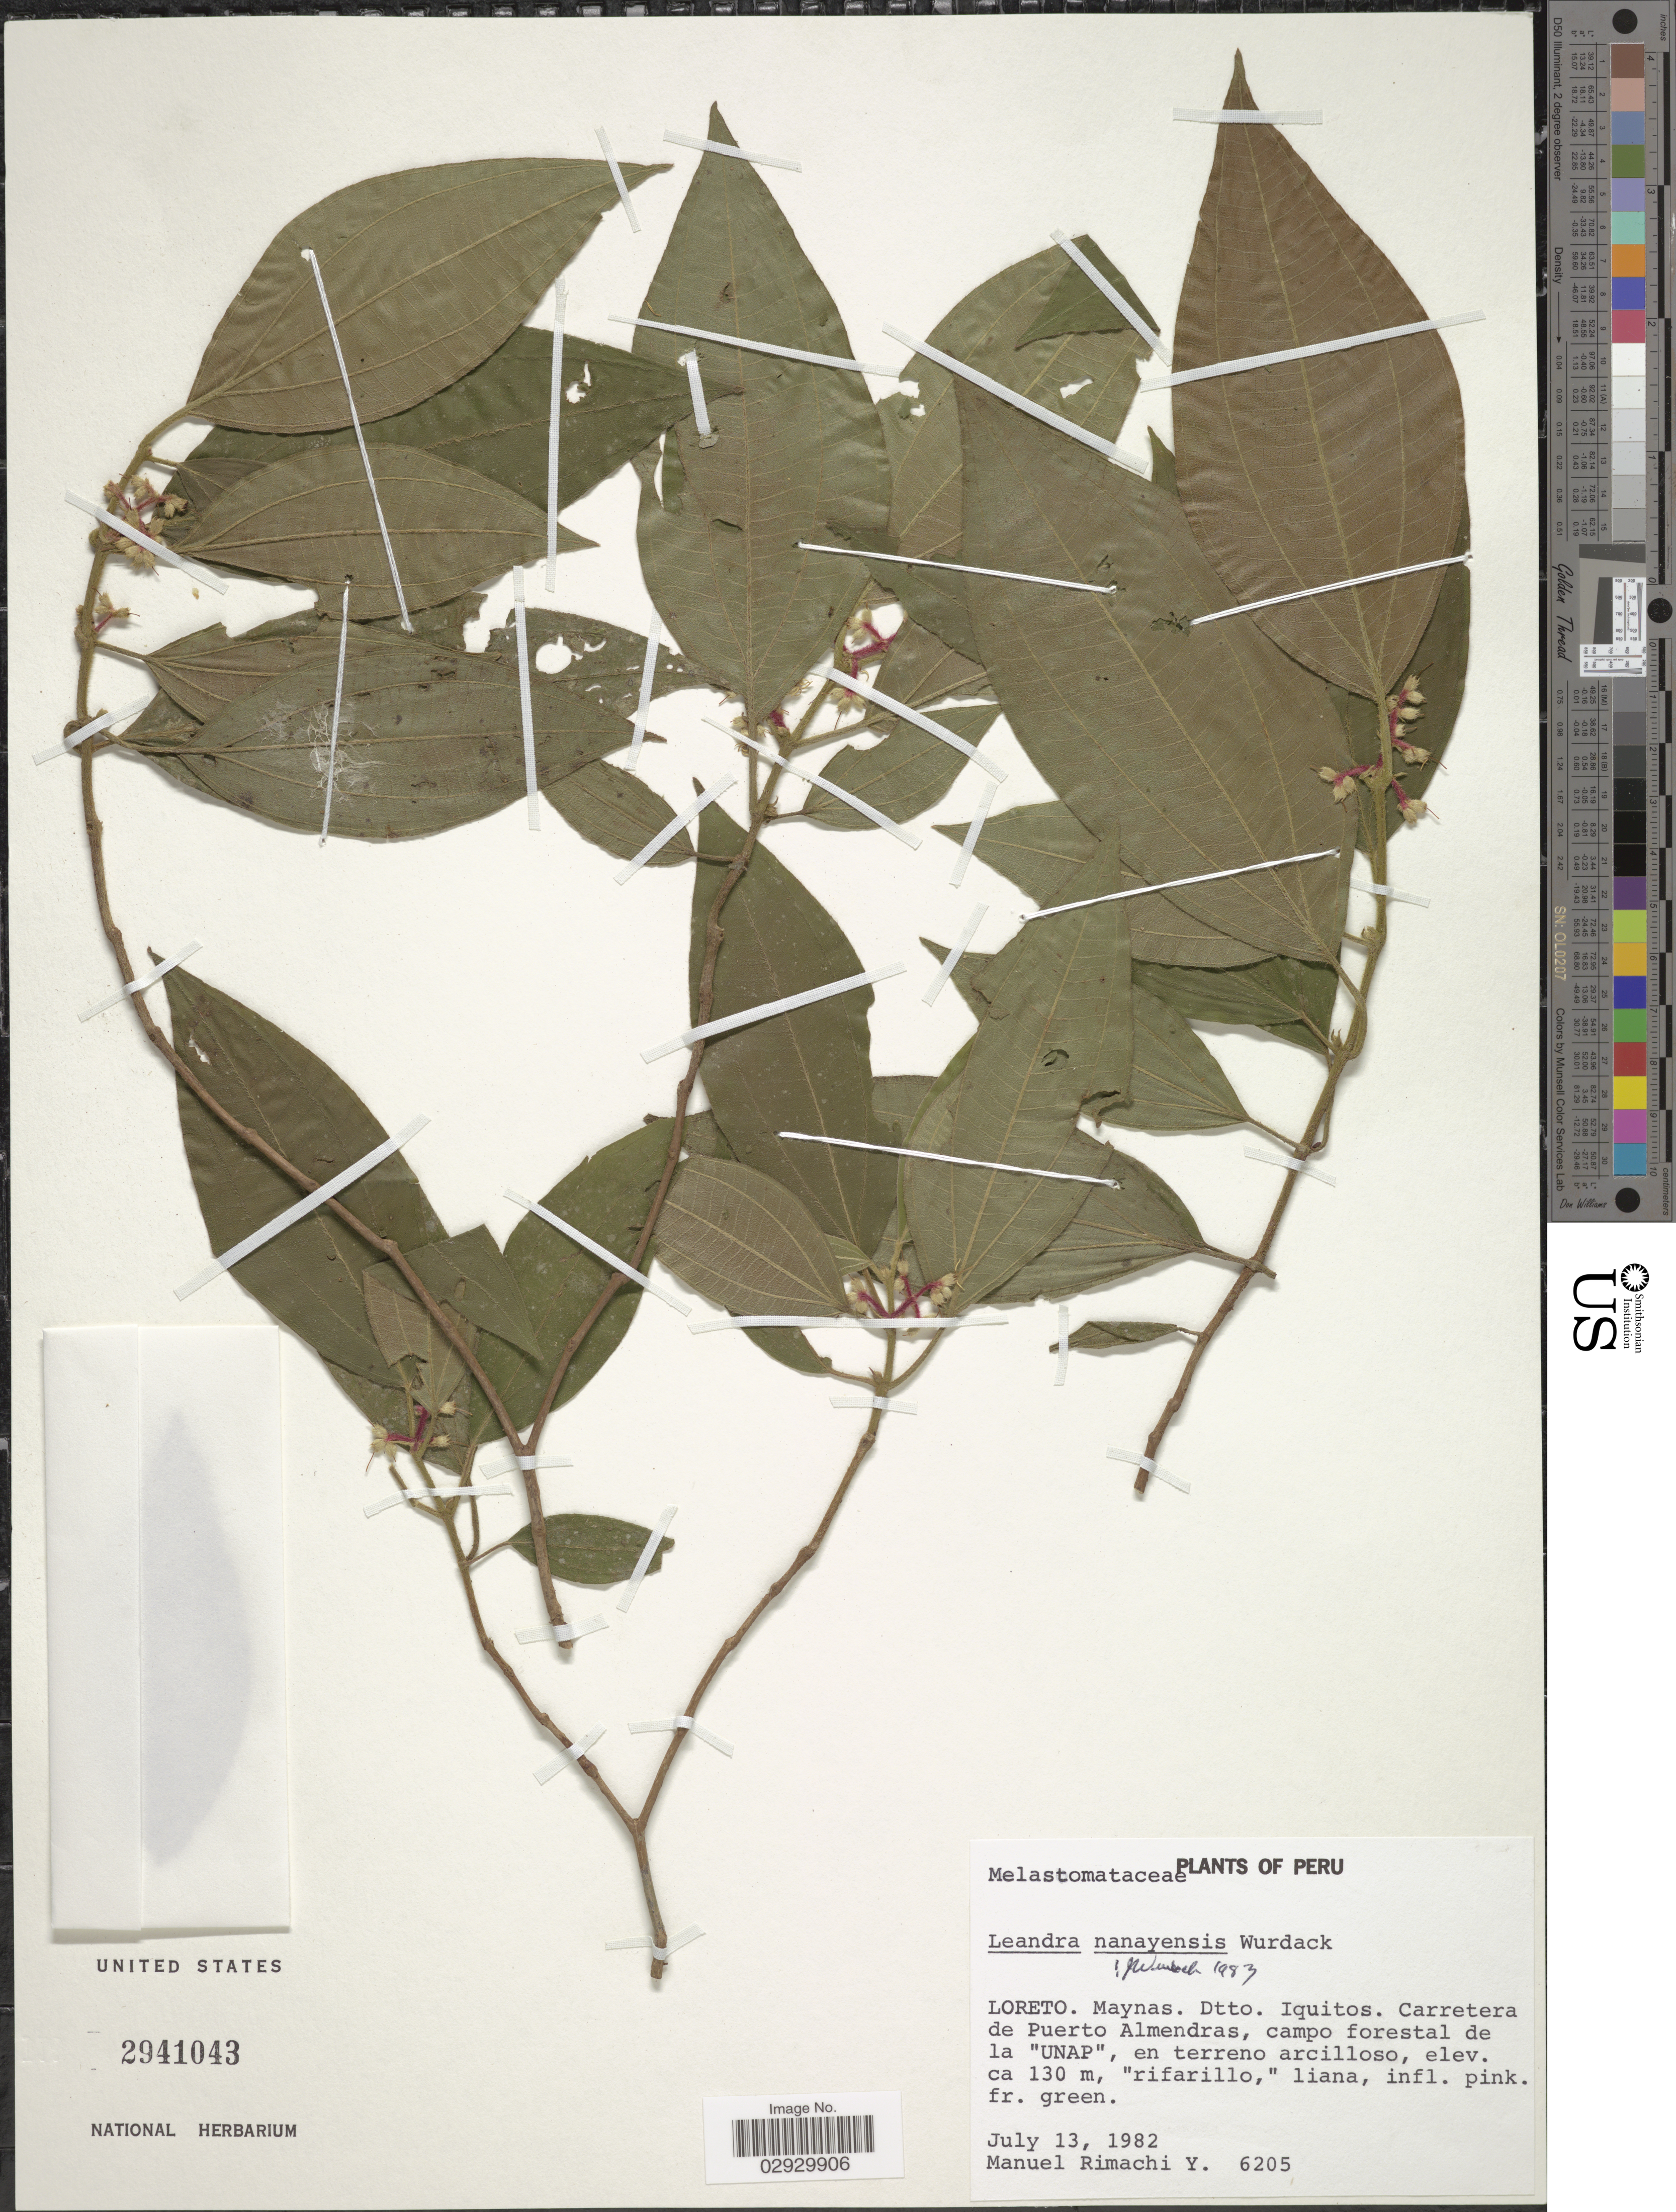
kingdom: Plantae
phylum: Tracheophyta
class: Magnoliopsida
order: Myrtales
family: Melastomataceae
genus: Leandra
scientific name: Leandra nanayensis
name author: Wurdack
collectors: M. Rimachi Y.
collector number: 6205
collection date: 1982-07-13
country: Peru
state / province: Loreto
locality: Maynas. Dtto. Iquitos. Carretera de Puerto Almendras, campo forestal de la "UNAP".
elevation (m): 130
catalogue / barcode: US 2941043